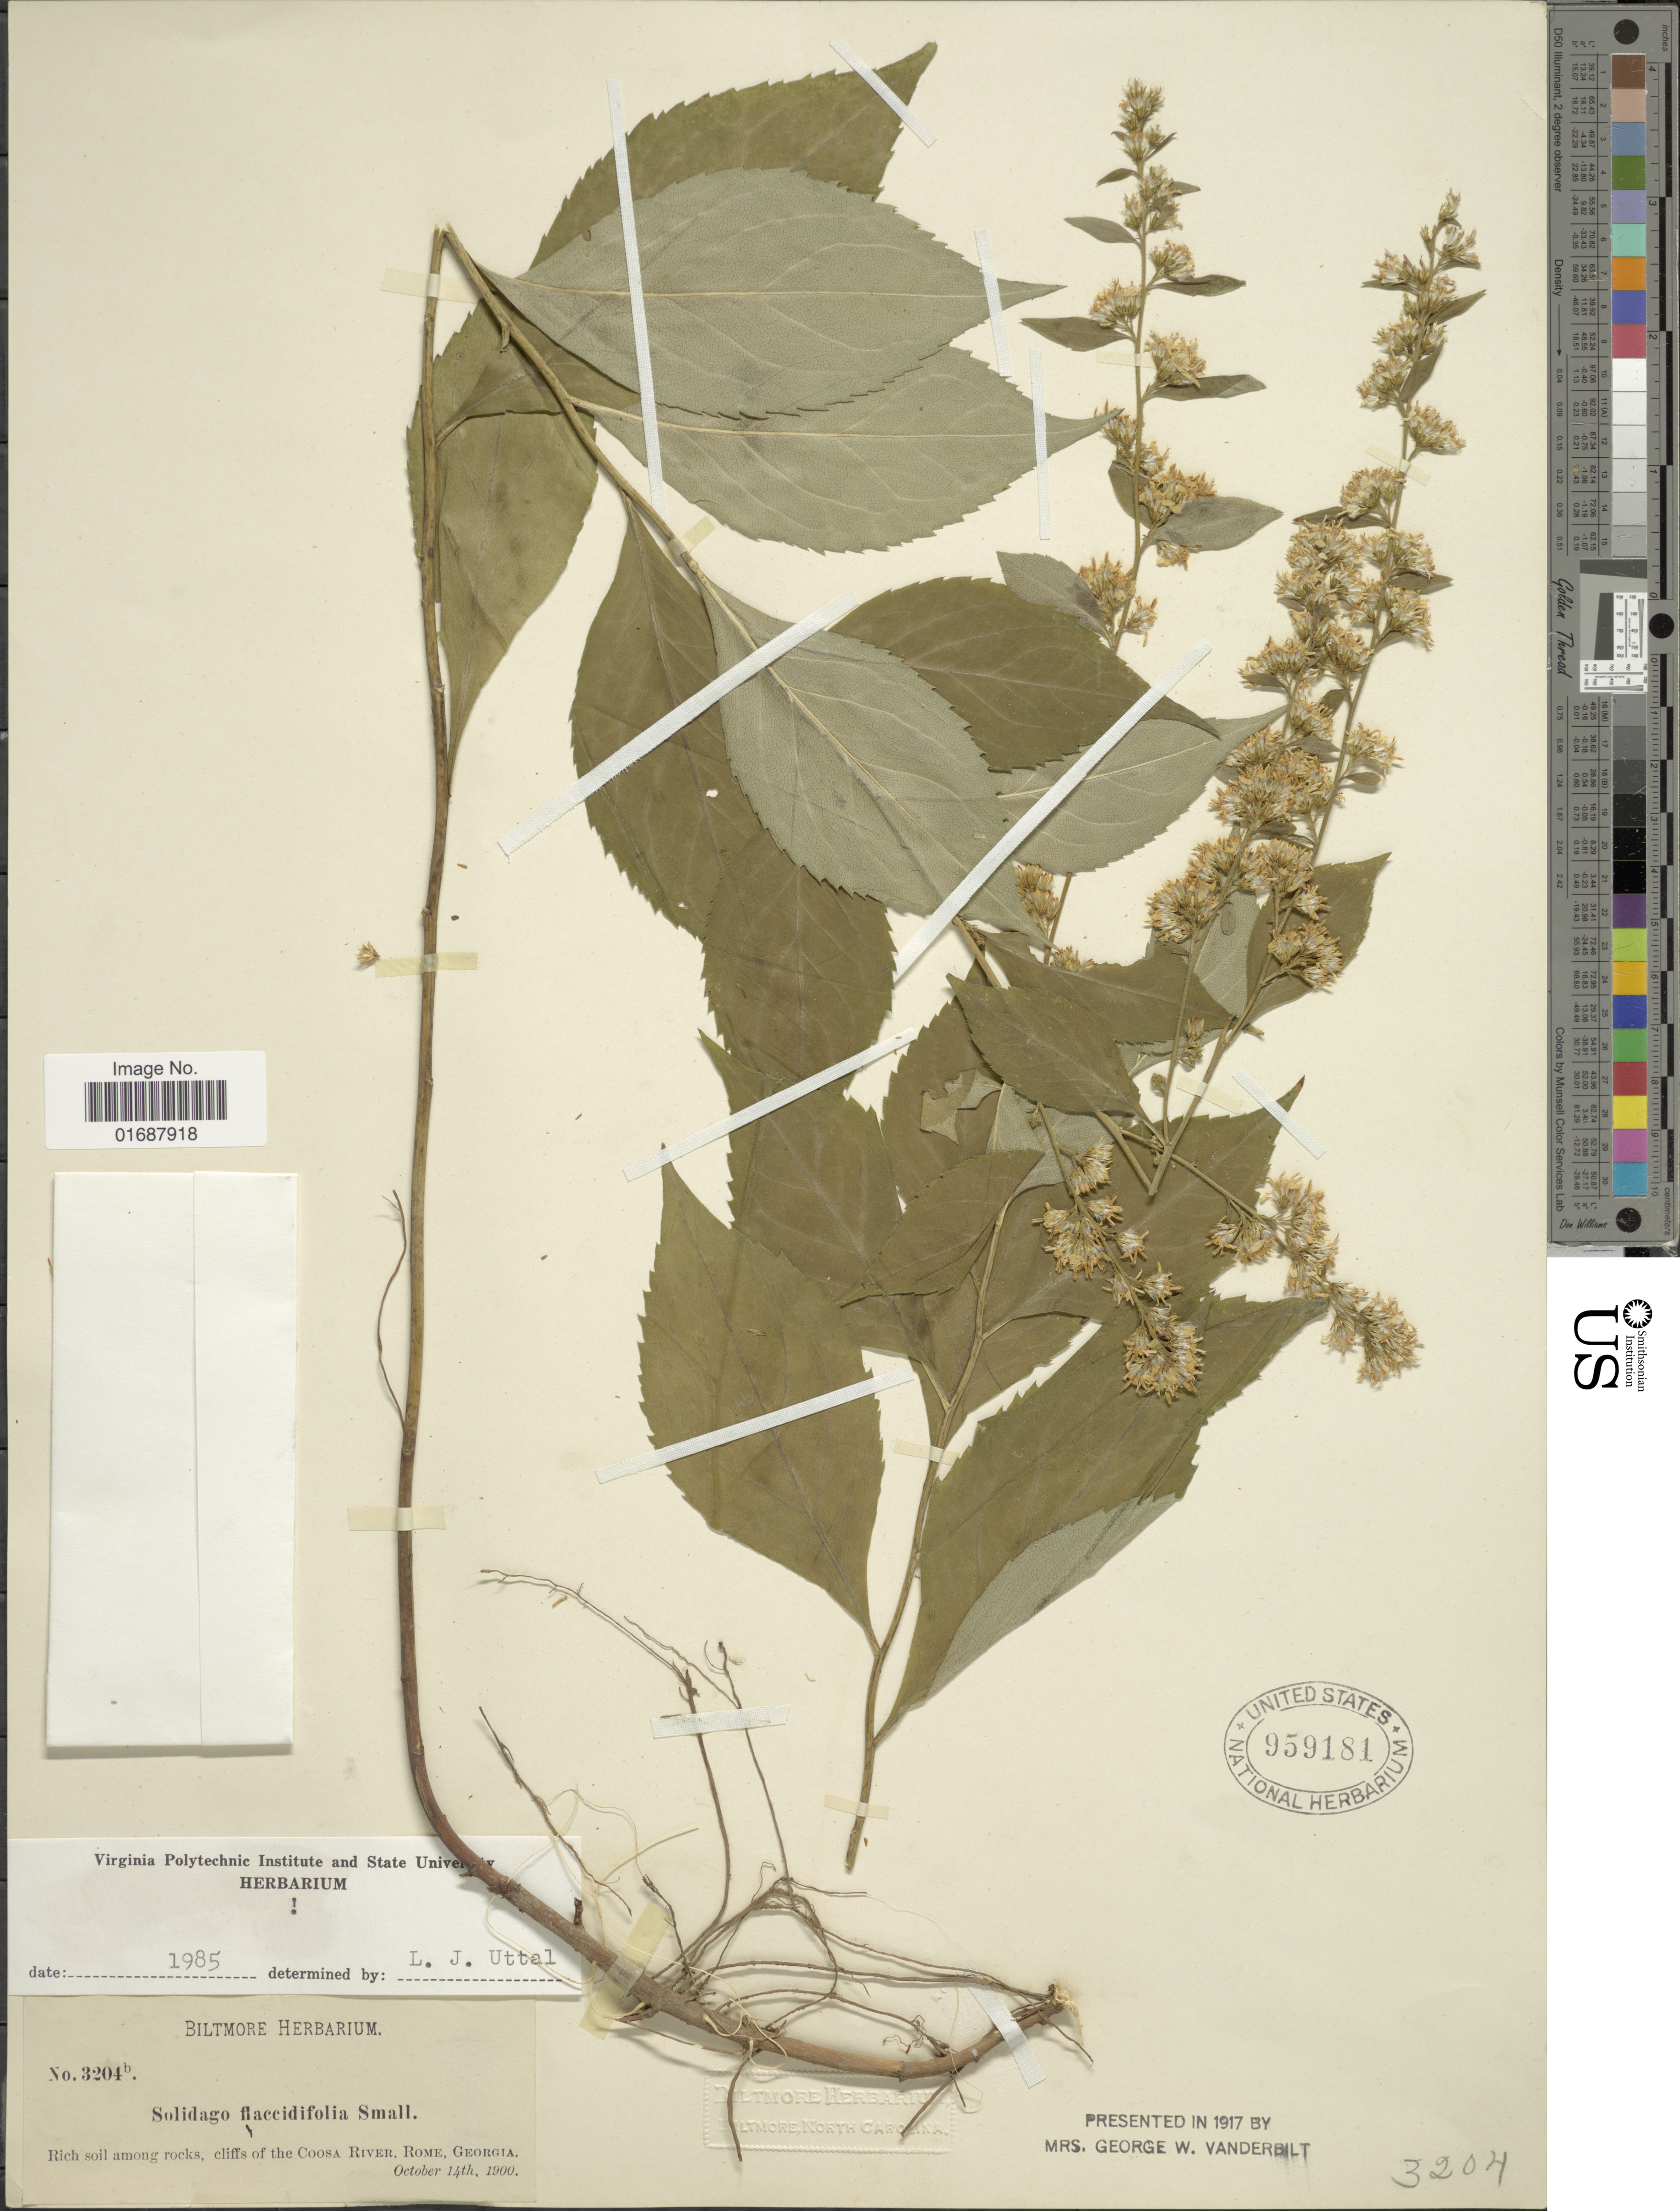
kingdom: Plantae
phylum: Tracheophyta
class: Magnoliopsida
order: Asterales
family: Asteraceae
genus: Solidago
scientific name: Solidago latissimifolia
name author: Mill.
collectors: ex herb. Biltmore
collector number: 3204b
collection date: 1900-10-14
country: United States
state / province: Georgia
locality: Rich soil among rocks, cliffs of the Coosa River, Rome, Georgia.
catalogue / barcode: US 959181